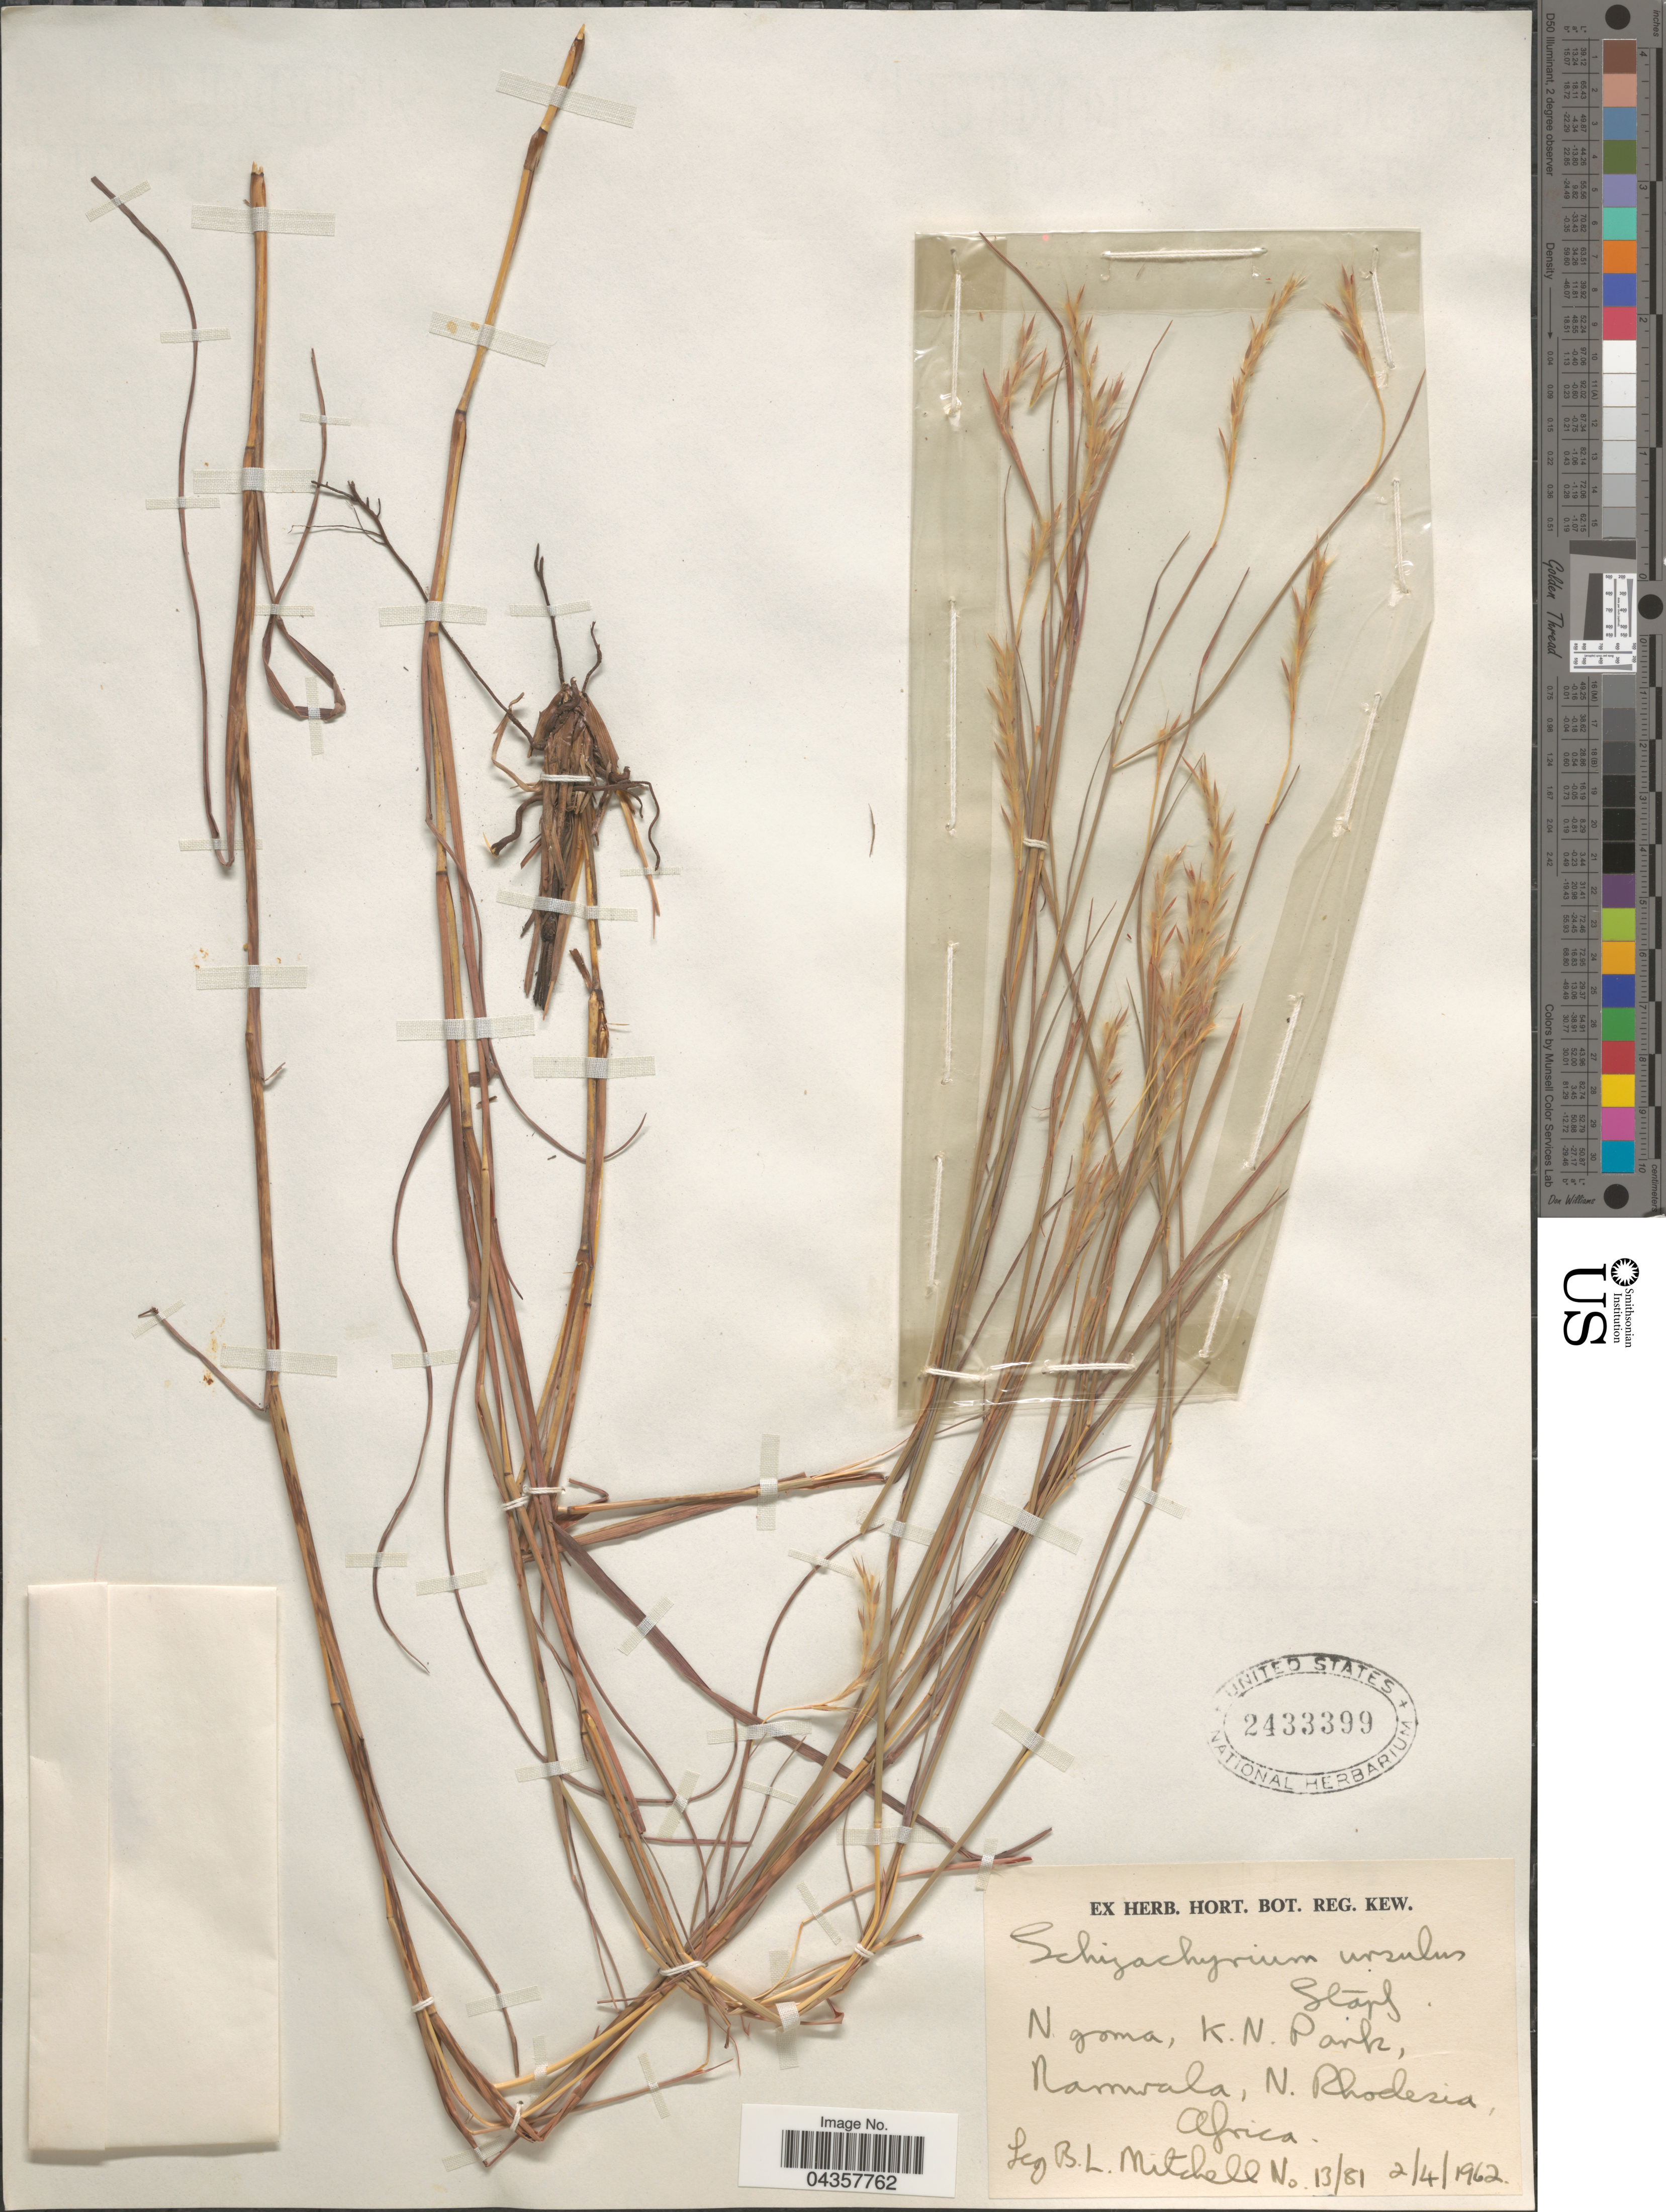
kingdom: Plantae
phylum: Tracheophyta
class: Liliopsida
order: Poales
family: Poaceae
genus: Schizachyrium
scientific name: Schizachyrium jeffreysii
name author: (Hack.) Stapf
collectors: B. Mitchell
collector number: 13/81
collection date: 1962-04-02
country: Zambia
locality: N goma, K. N. Park, Namwala, N. Rhodesia.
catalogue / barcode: US 2433399